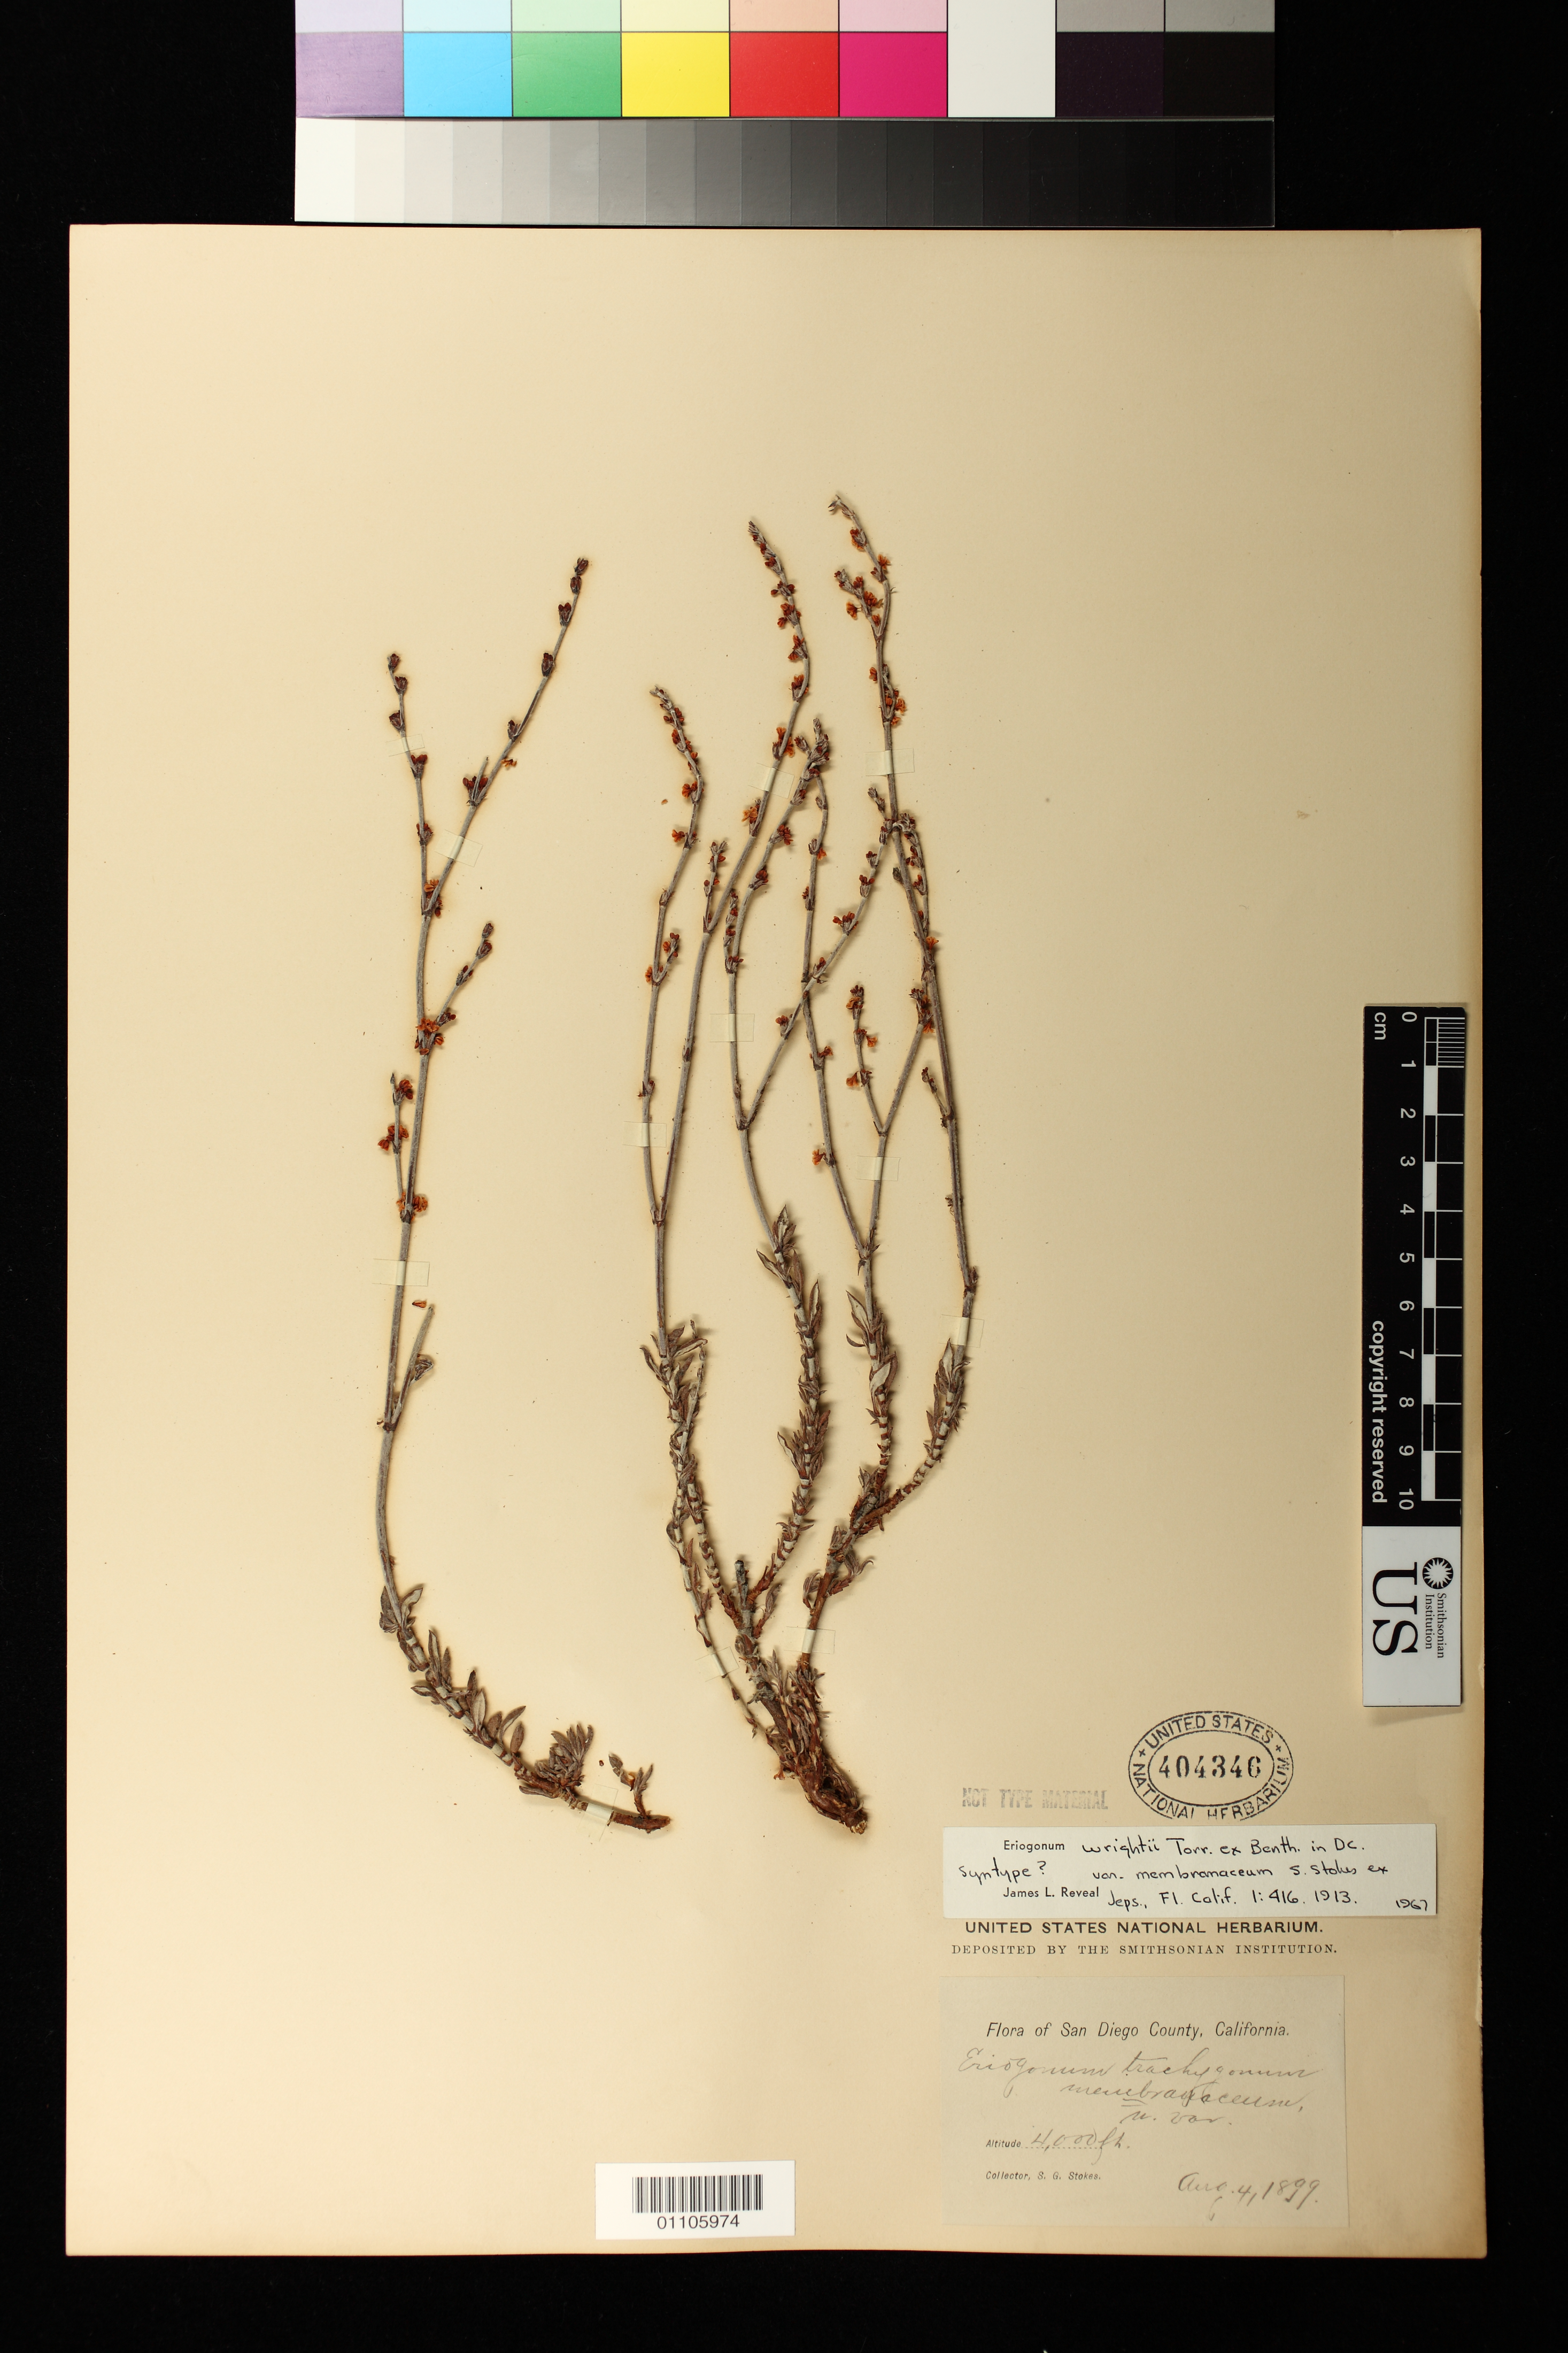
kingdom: Plantae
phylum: Tracheophyta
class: Magnoliopsida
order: Caryophyllales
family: Polygonaceae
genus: Eriogonum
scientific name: Eriogonum wrightii var. membranaceum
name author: S. Stokes ex Jeps.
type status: Possible Syntype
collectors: S. G. Stokes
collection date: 1899-08-04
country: United States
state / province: California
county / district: San Diego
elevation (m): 1219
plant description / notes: Annotated "syntype?" by J.L. Reveal (1967). Possibly original material but dubiously a type. When Jepson validated Stokes's name ("var. membranaceum Stokes in hb.") he did not cite any Stokes collections.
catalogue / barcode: US 404346